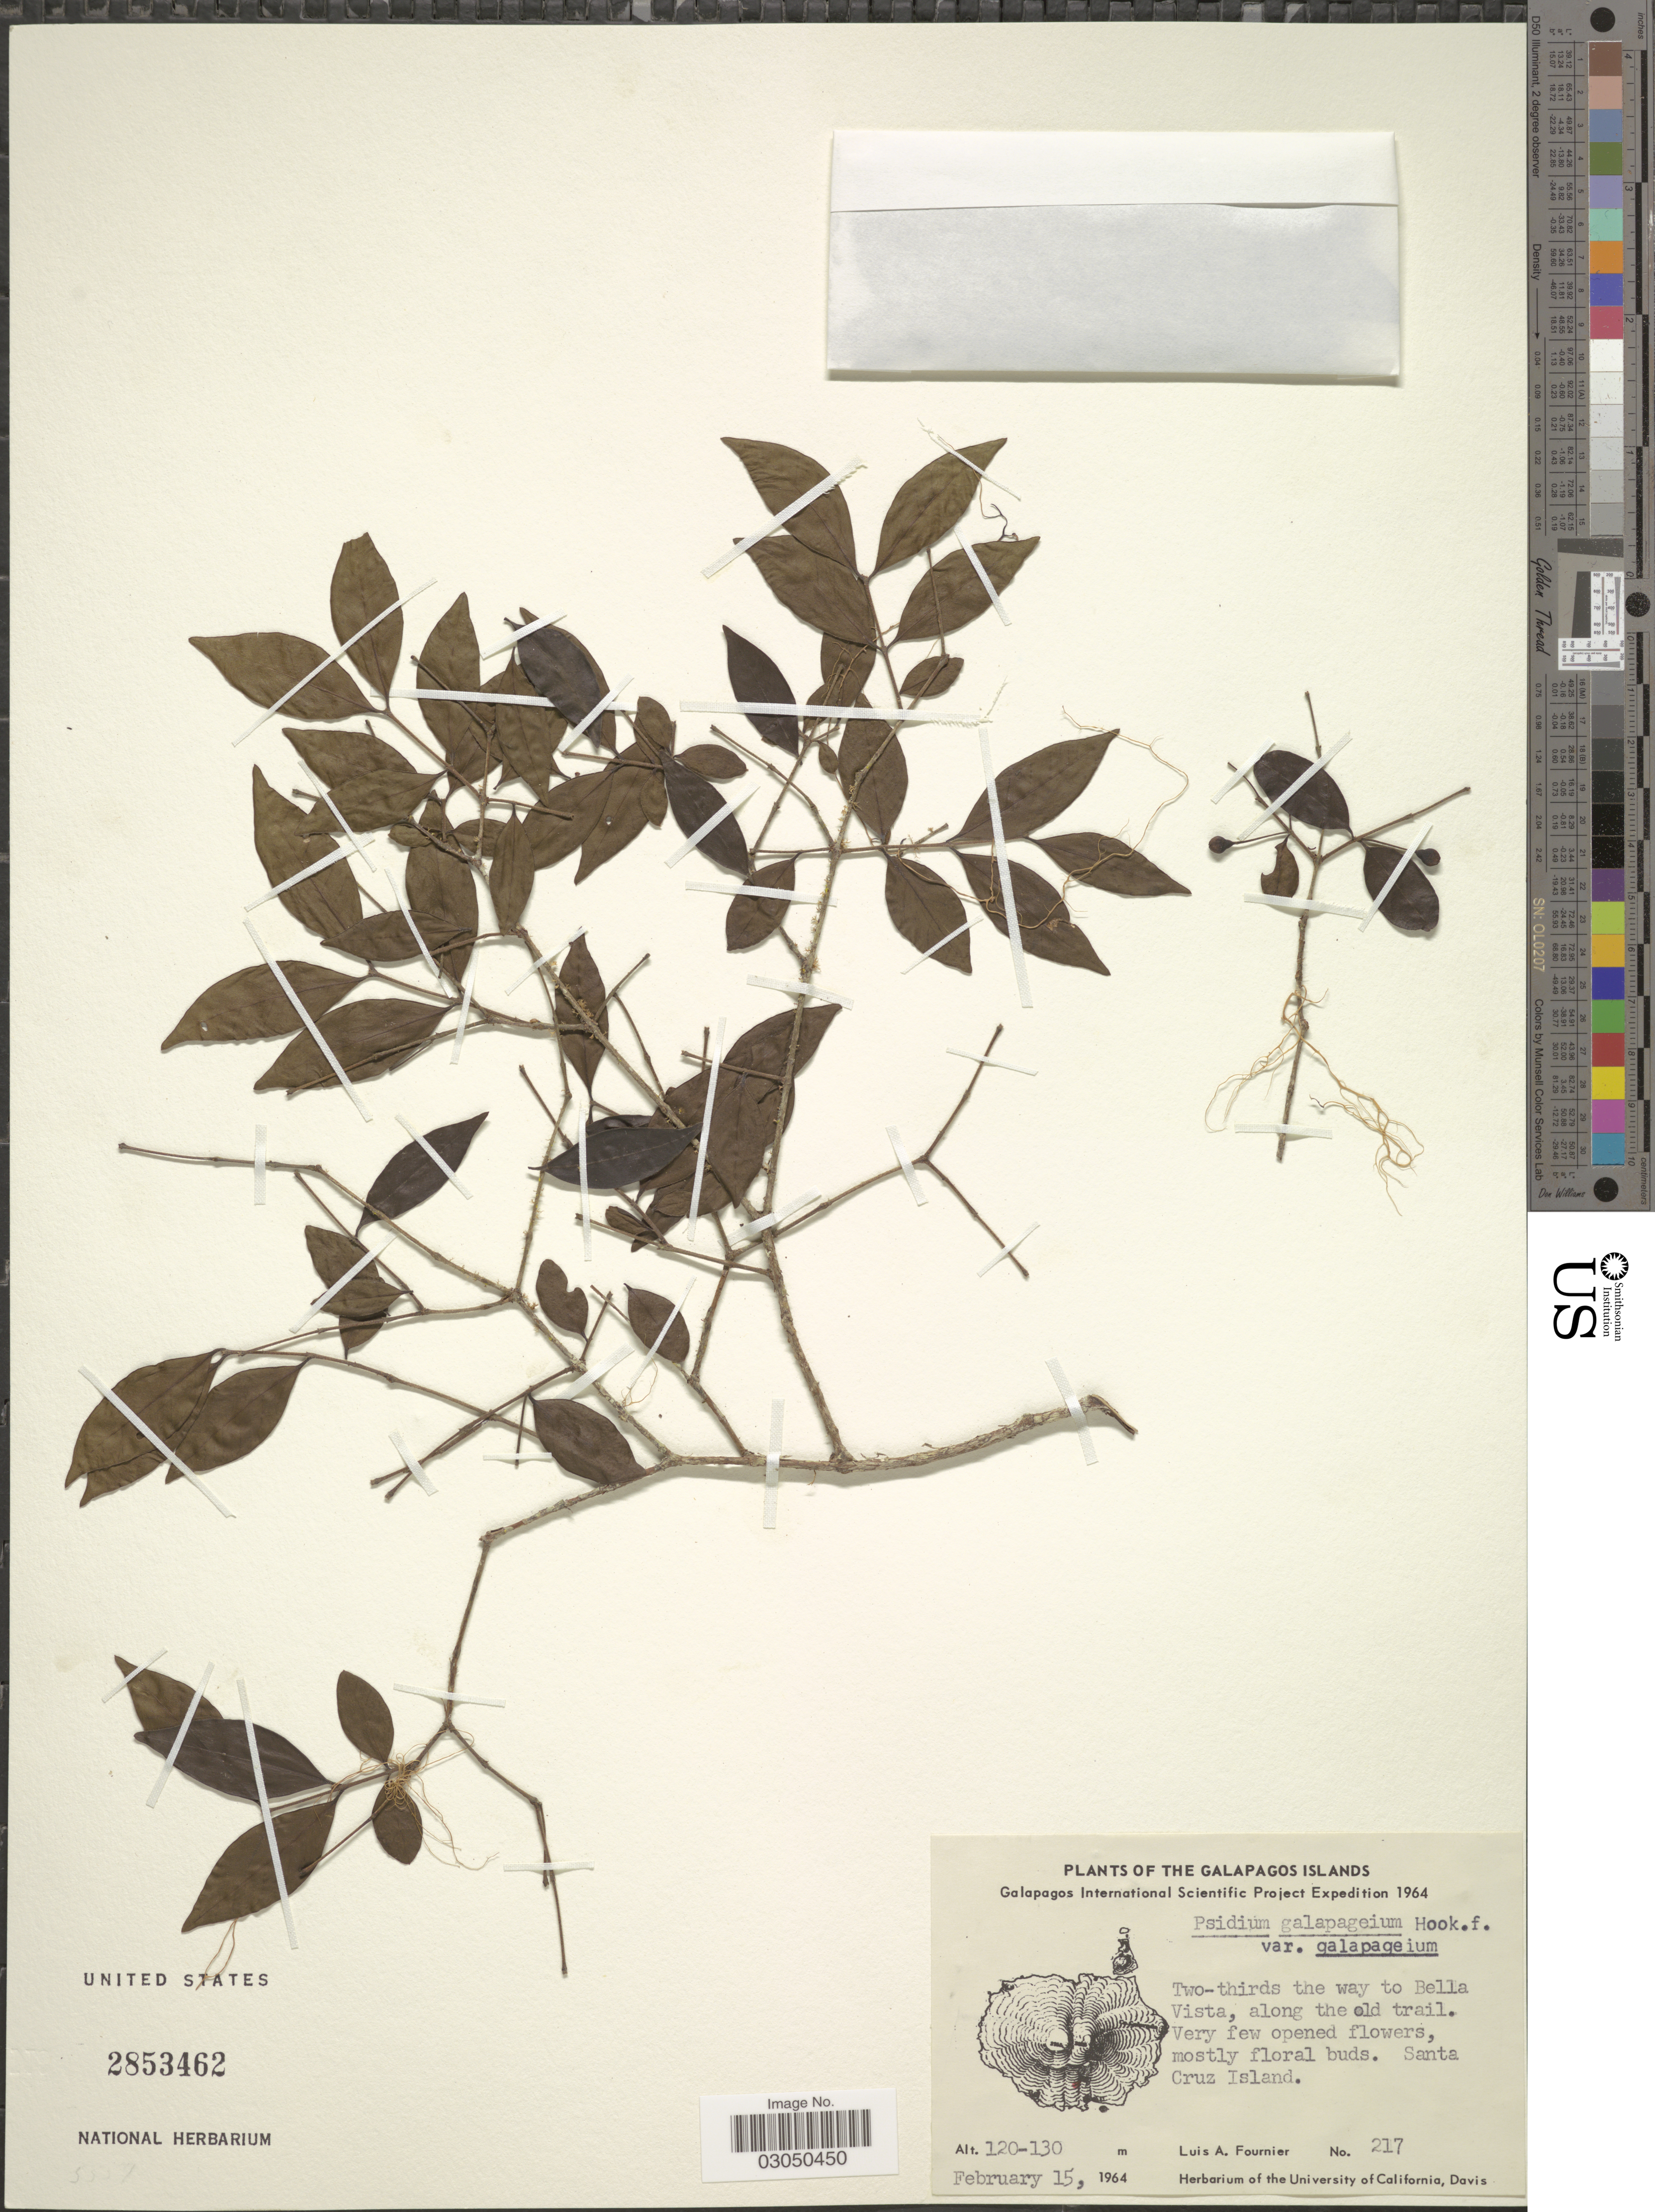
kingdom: Plantae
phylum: Tracheophyta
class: Magnoliopsida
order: Myrtales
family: Myrtaceae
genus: Psidium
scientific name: Psidium galapagaeum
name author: Hook. f.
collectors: L. A. Fournier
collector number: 217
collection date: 1964-02-15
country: Ecuador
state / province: Colón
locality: Galapagos Islands. Two-thirds the way to Bella Vista, along the old trail. Santa Cruz Island.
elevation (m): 120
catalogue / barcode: US 2853462